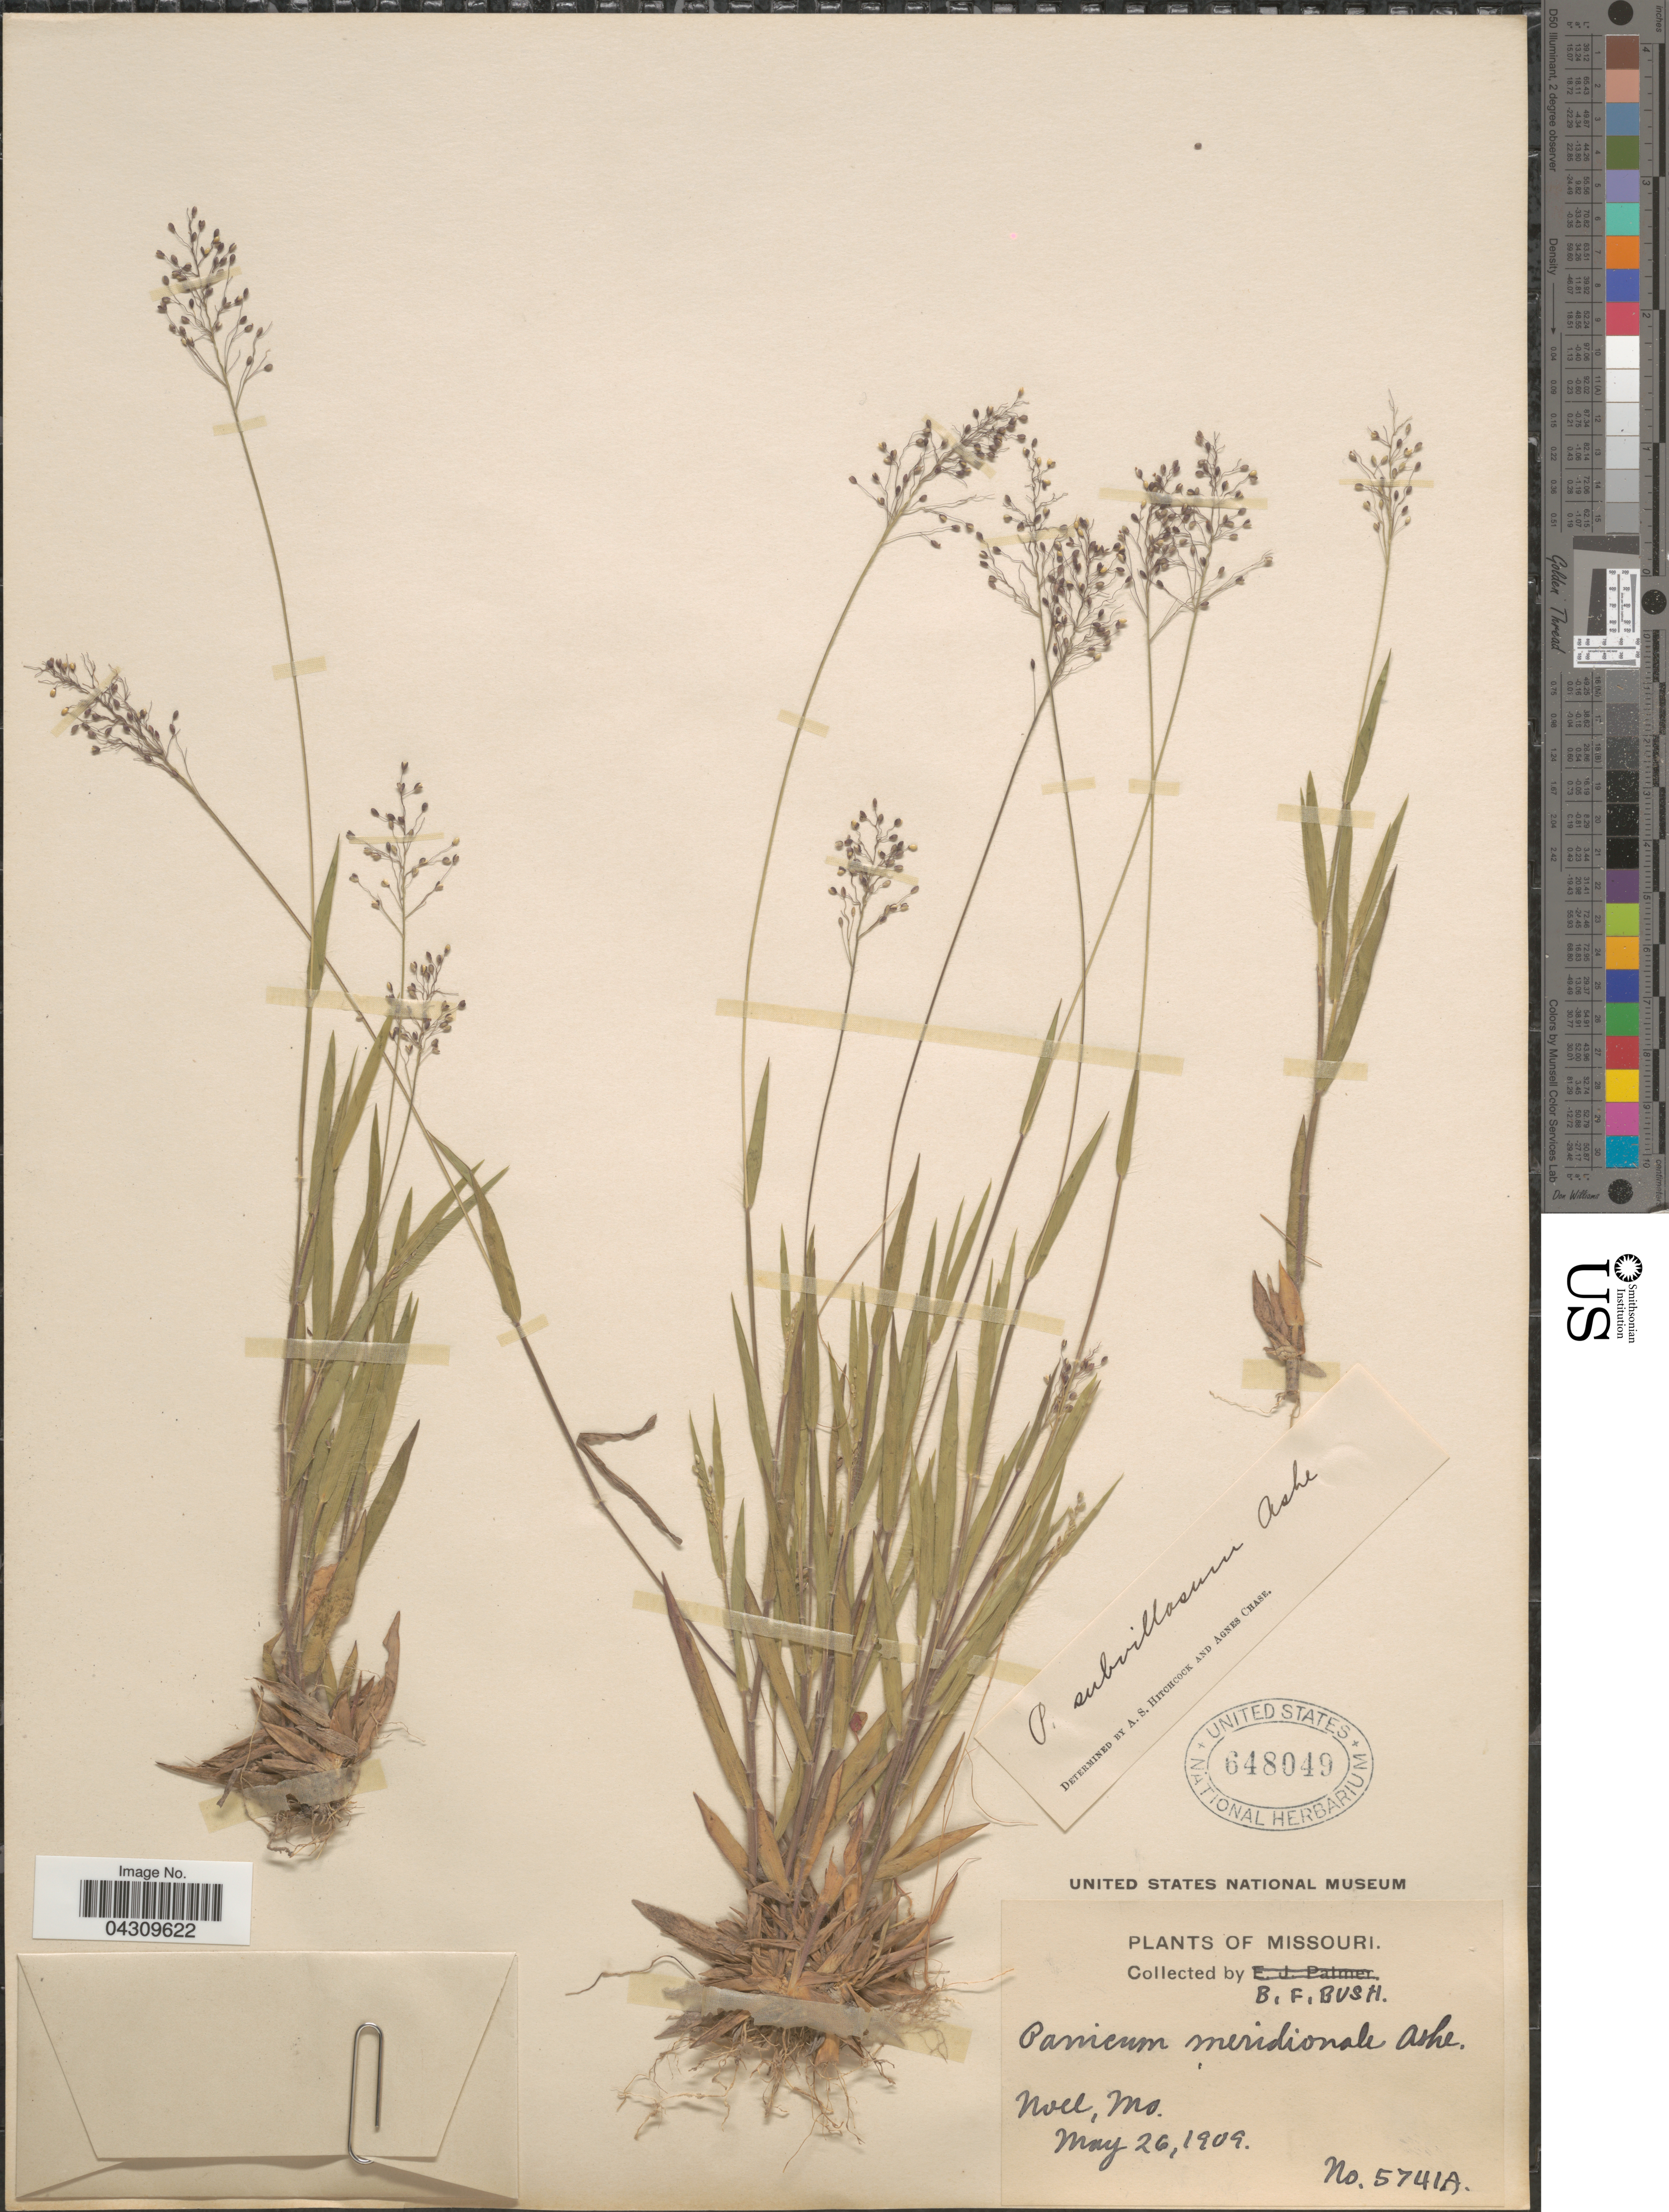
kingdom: Plantae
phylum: Tracheophyta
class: Liliopsida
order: Poales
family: Poaceae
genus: Dichanthelium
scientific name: Dichanthelium acuminatum var. acuminatum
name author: (Sw.) Gould & C.A. Clark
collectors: B. F. Bush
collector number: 5741A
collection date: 1909-05-26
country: United States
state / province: Missouri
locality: Noel.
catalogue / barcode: US 648049